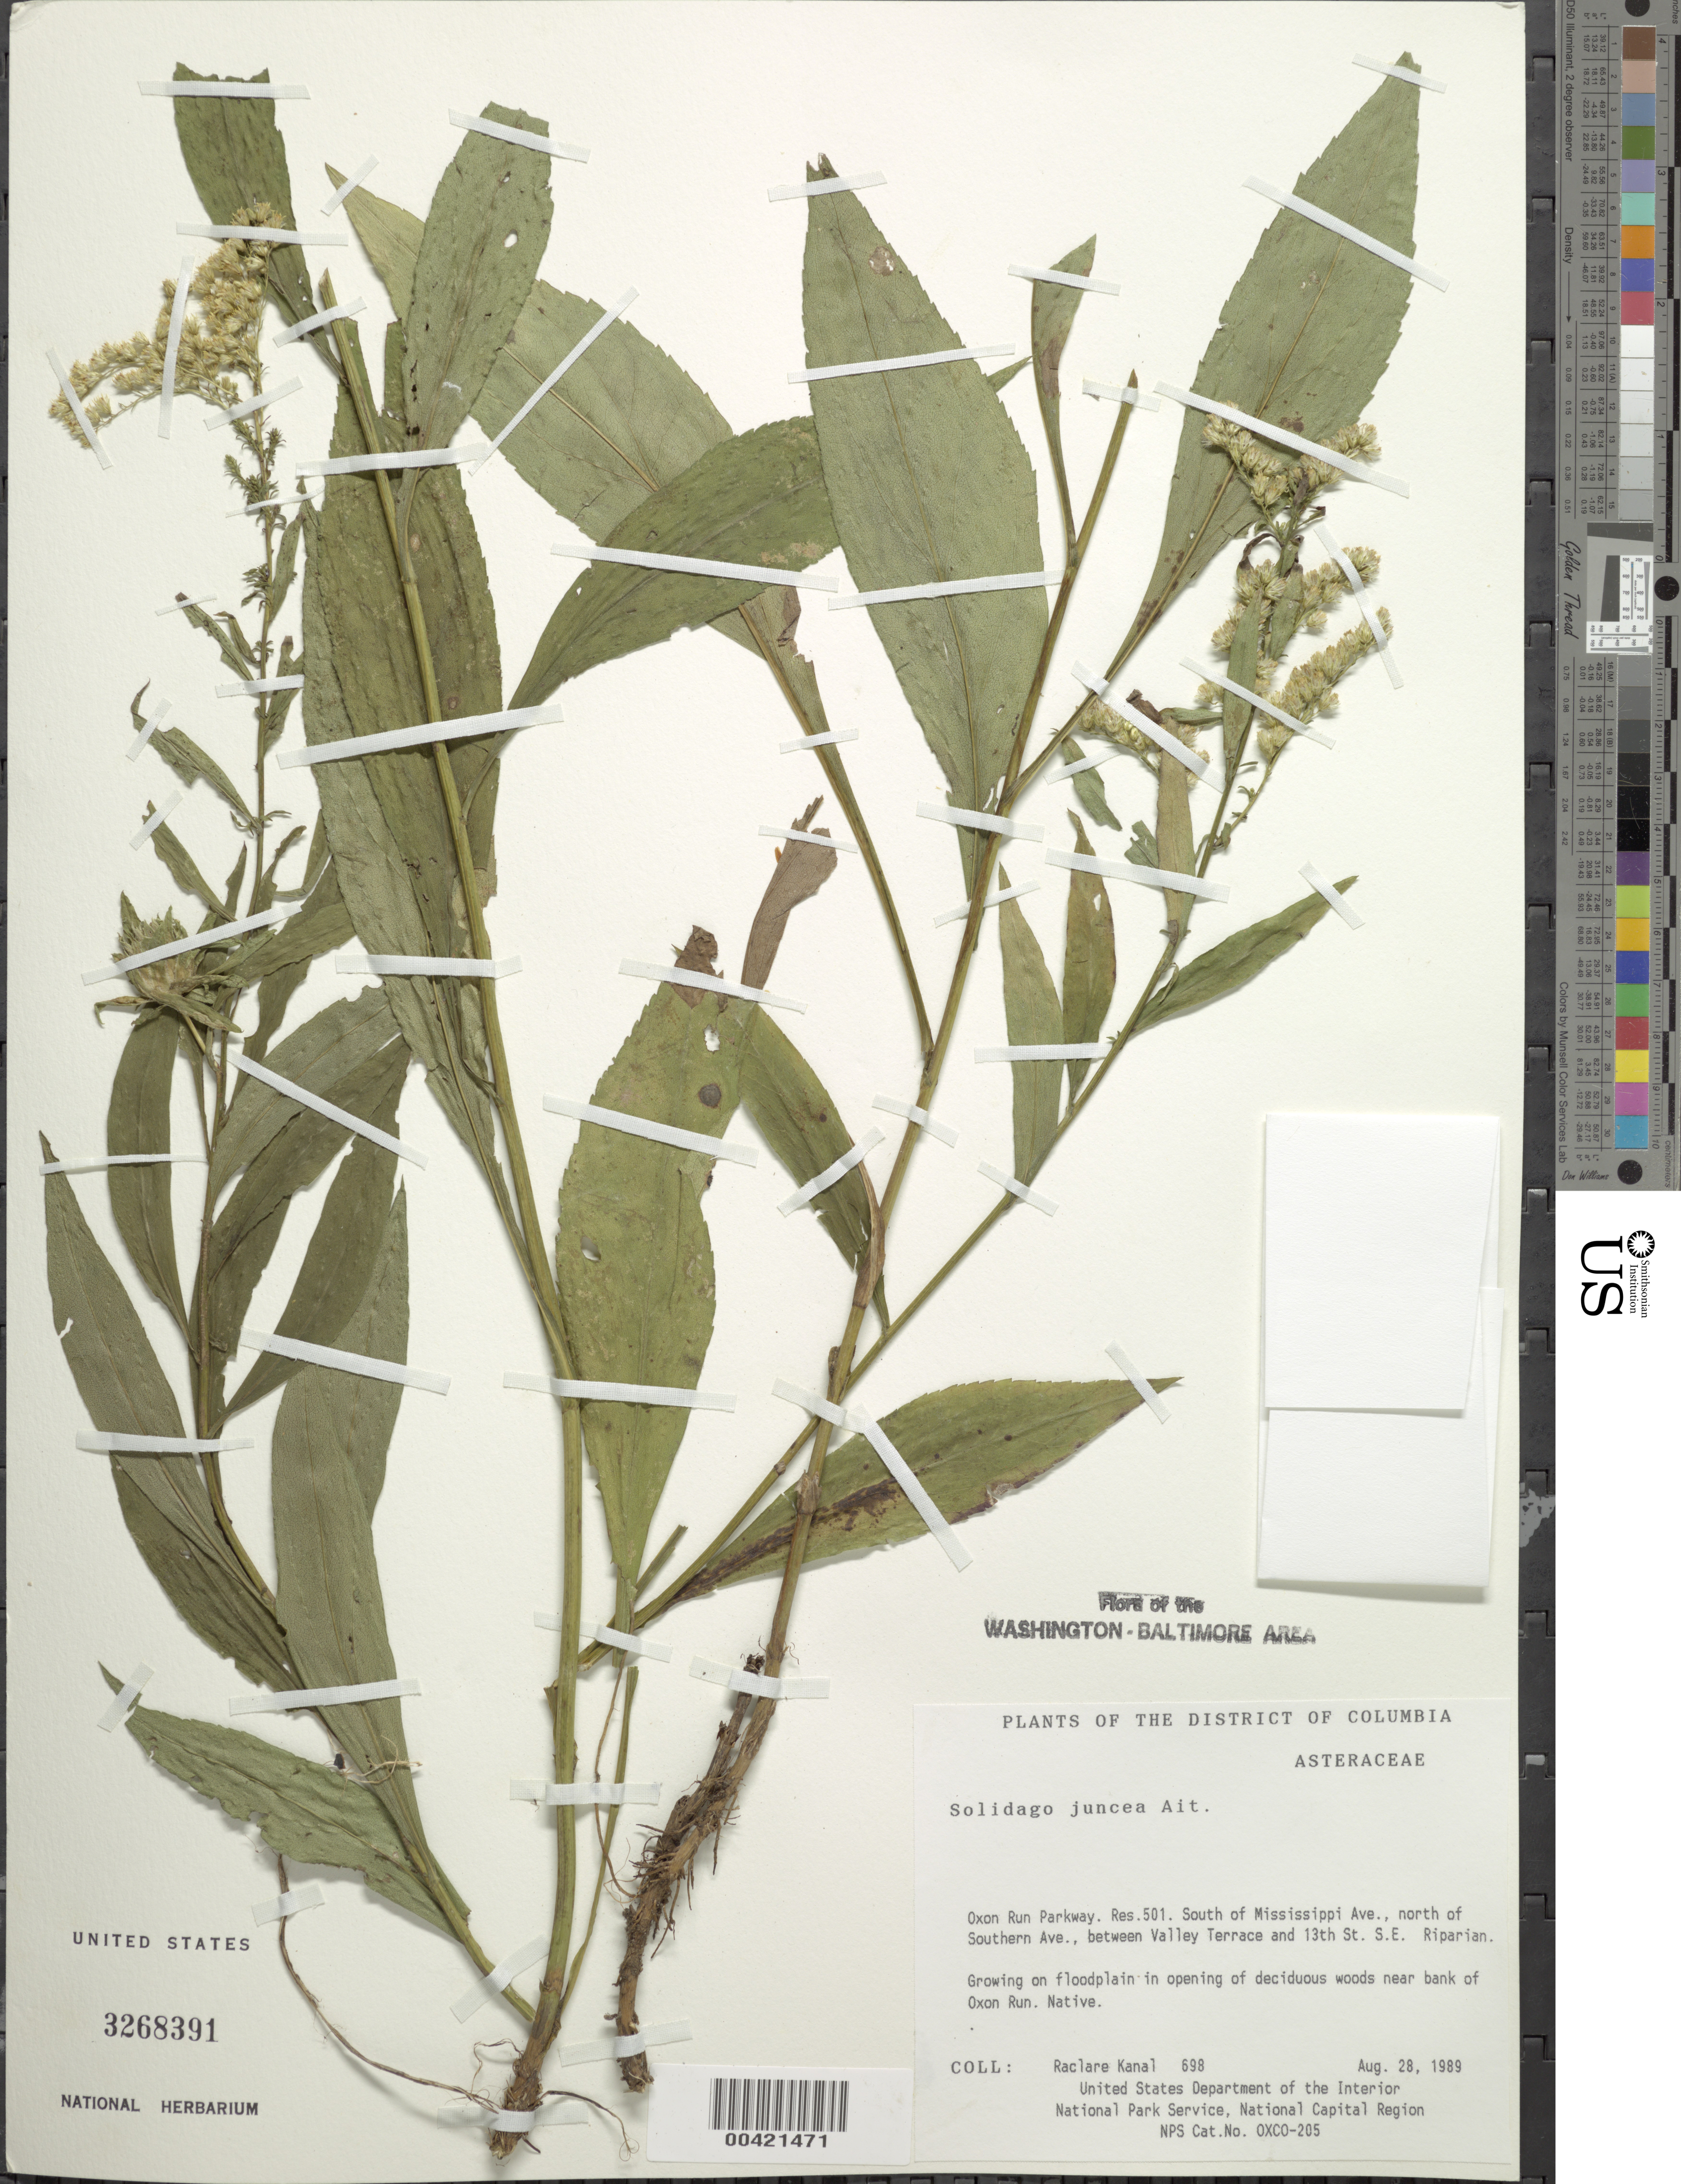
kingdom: Plantae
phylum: Tracheophyta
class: Magnoliopsida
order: Asterales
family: Asteraceae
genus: Solidago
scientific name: Solidago juncea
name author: Aiton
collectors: R. Kanal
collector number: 698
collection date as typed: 28 Aug 1989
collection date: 1989-08-28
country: United States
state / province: District of Columbia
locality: Oxon Run Parkway, Res 501, S of Mississippi Ave, N of Southern Ave, between Valley Terrace & 13th St SE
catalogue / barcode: US 3268391